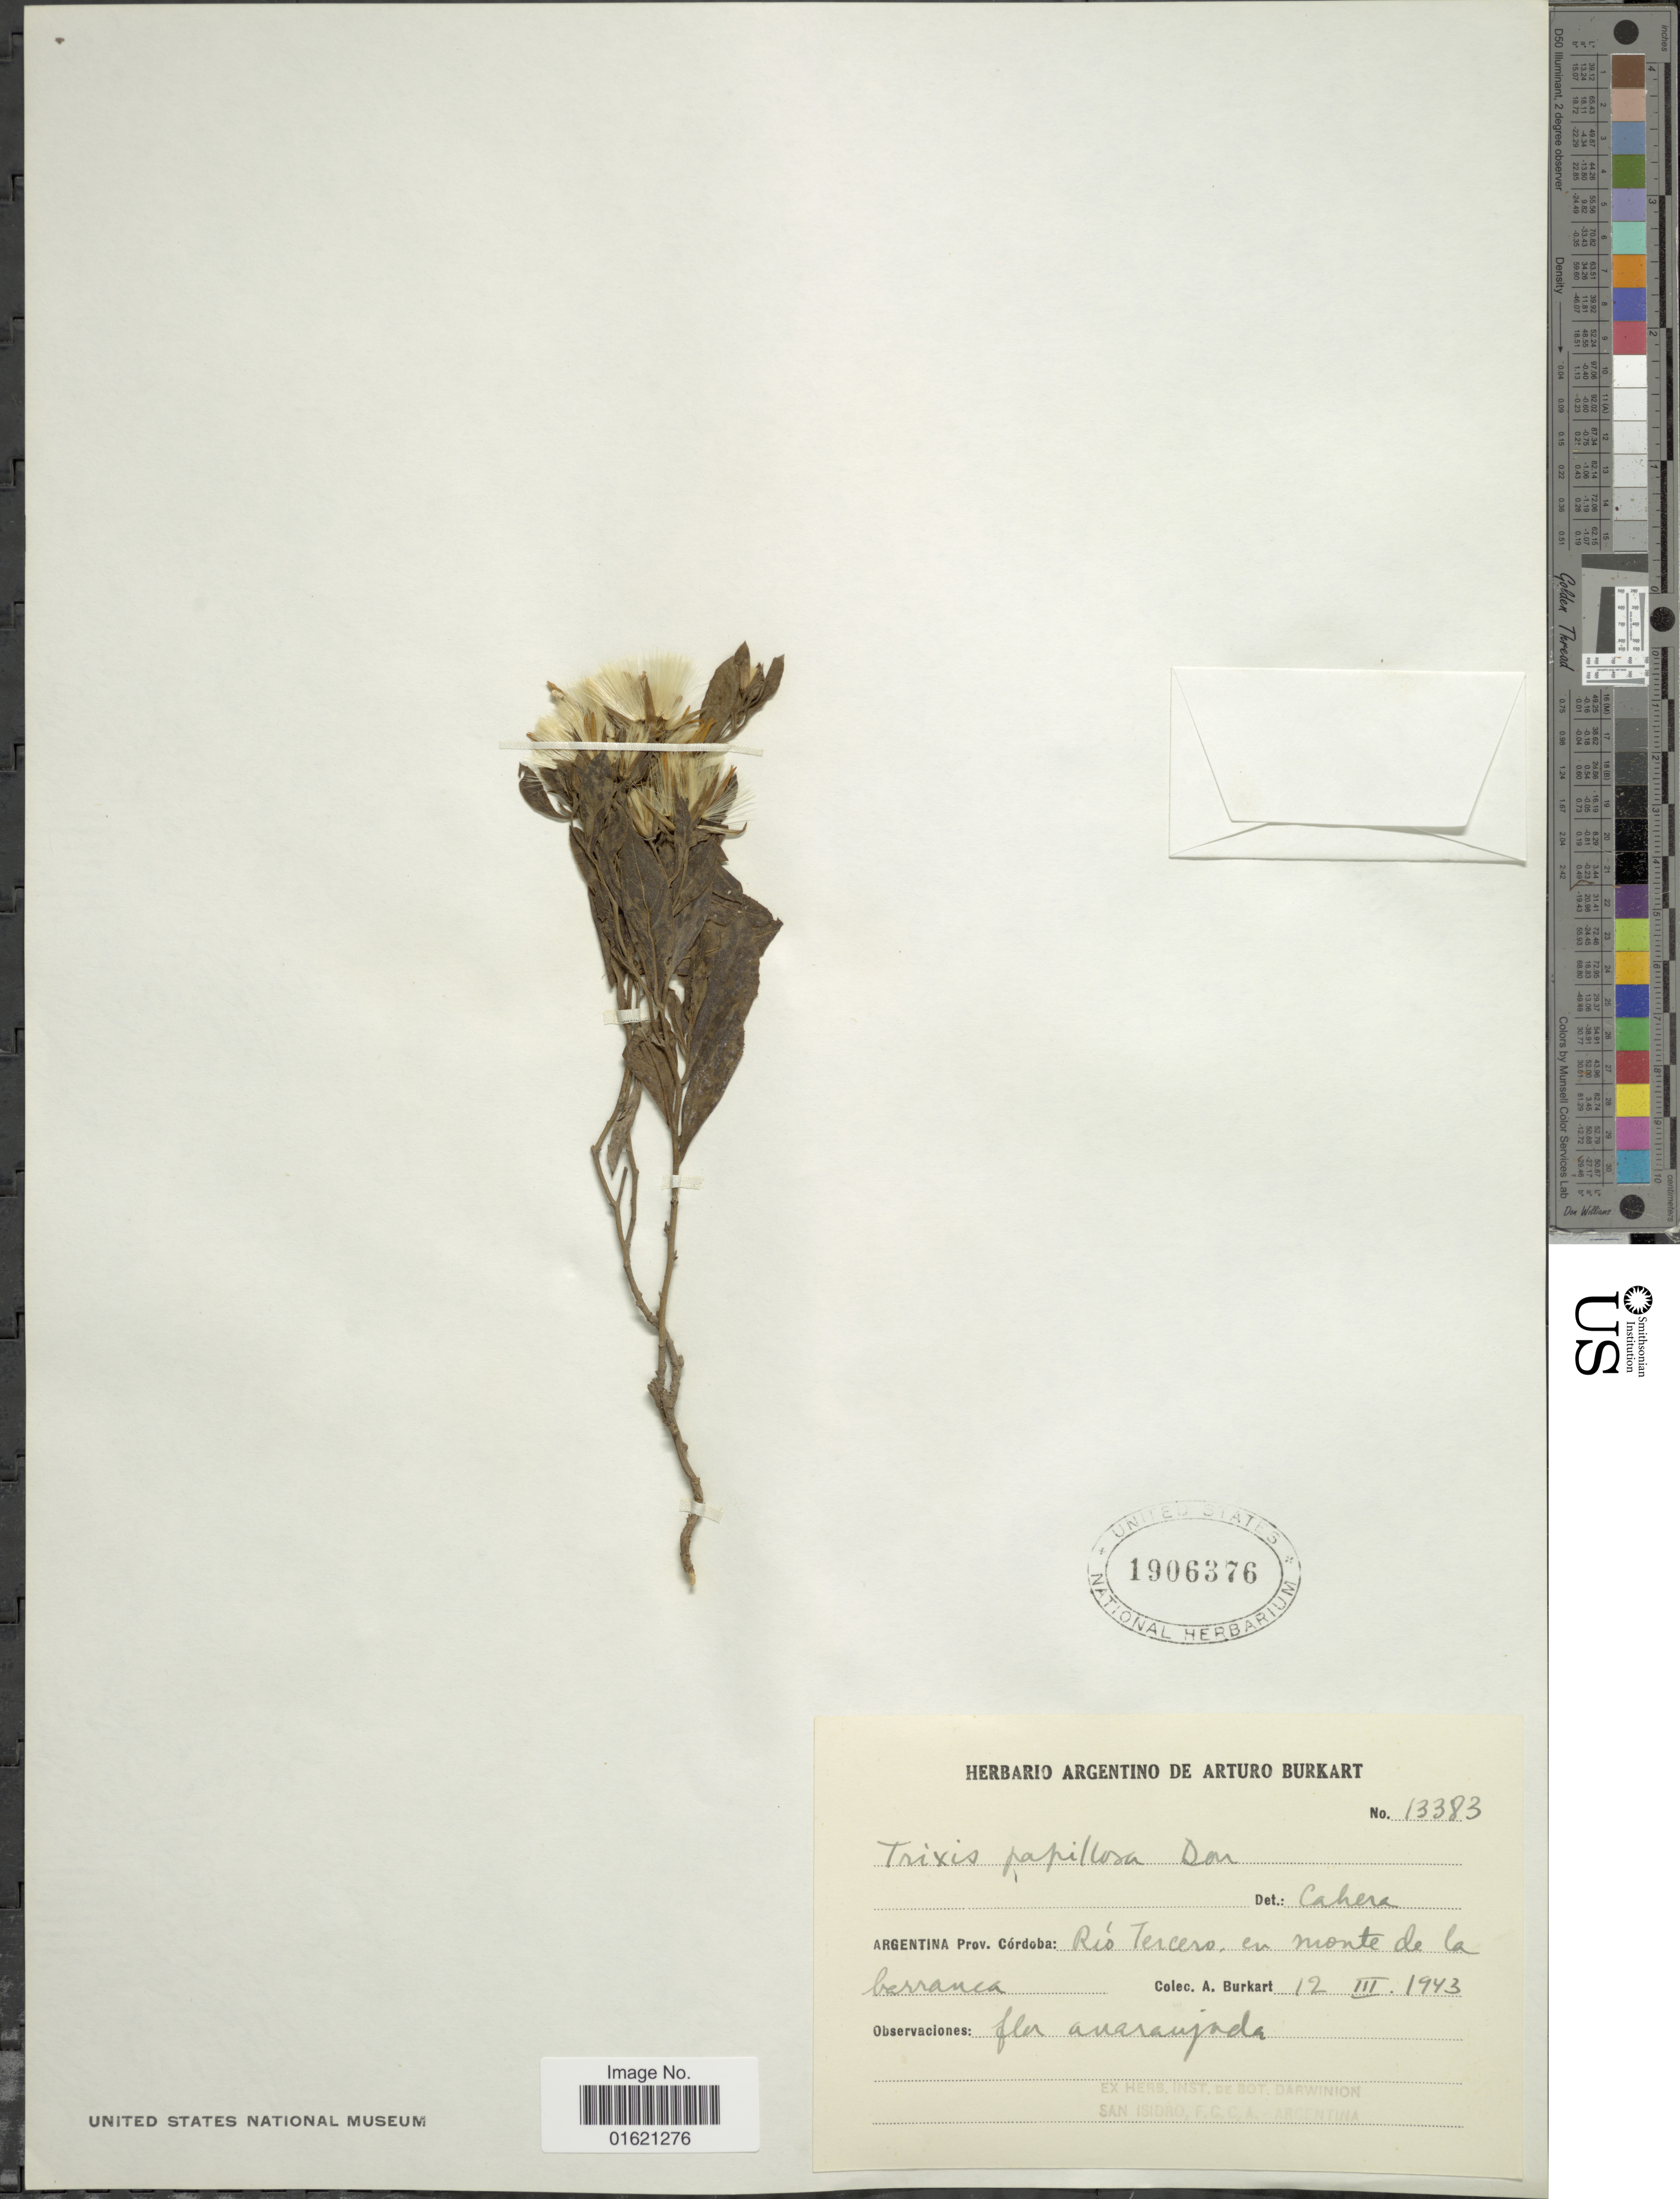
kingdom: Plantae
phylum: Tracheophyta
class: Magnoliopsida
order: Asterales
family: Asteraceae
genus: Trixis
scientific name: Trixis cacalioides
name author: (Kunth) D. Don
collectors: A. E. Burkart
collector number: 13383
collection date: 1943-03-12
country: Argentina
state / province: Cordoba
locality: Prov. Cordoba: Rio Tercero en monte de la barranca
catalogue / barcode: US 1906376